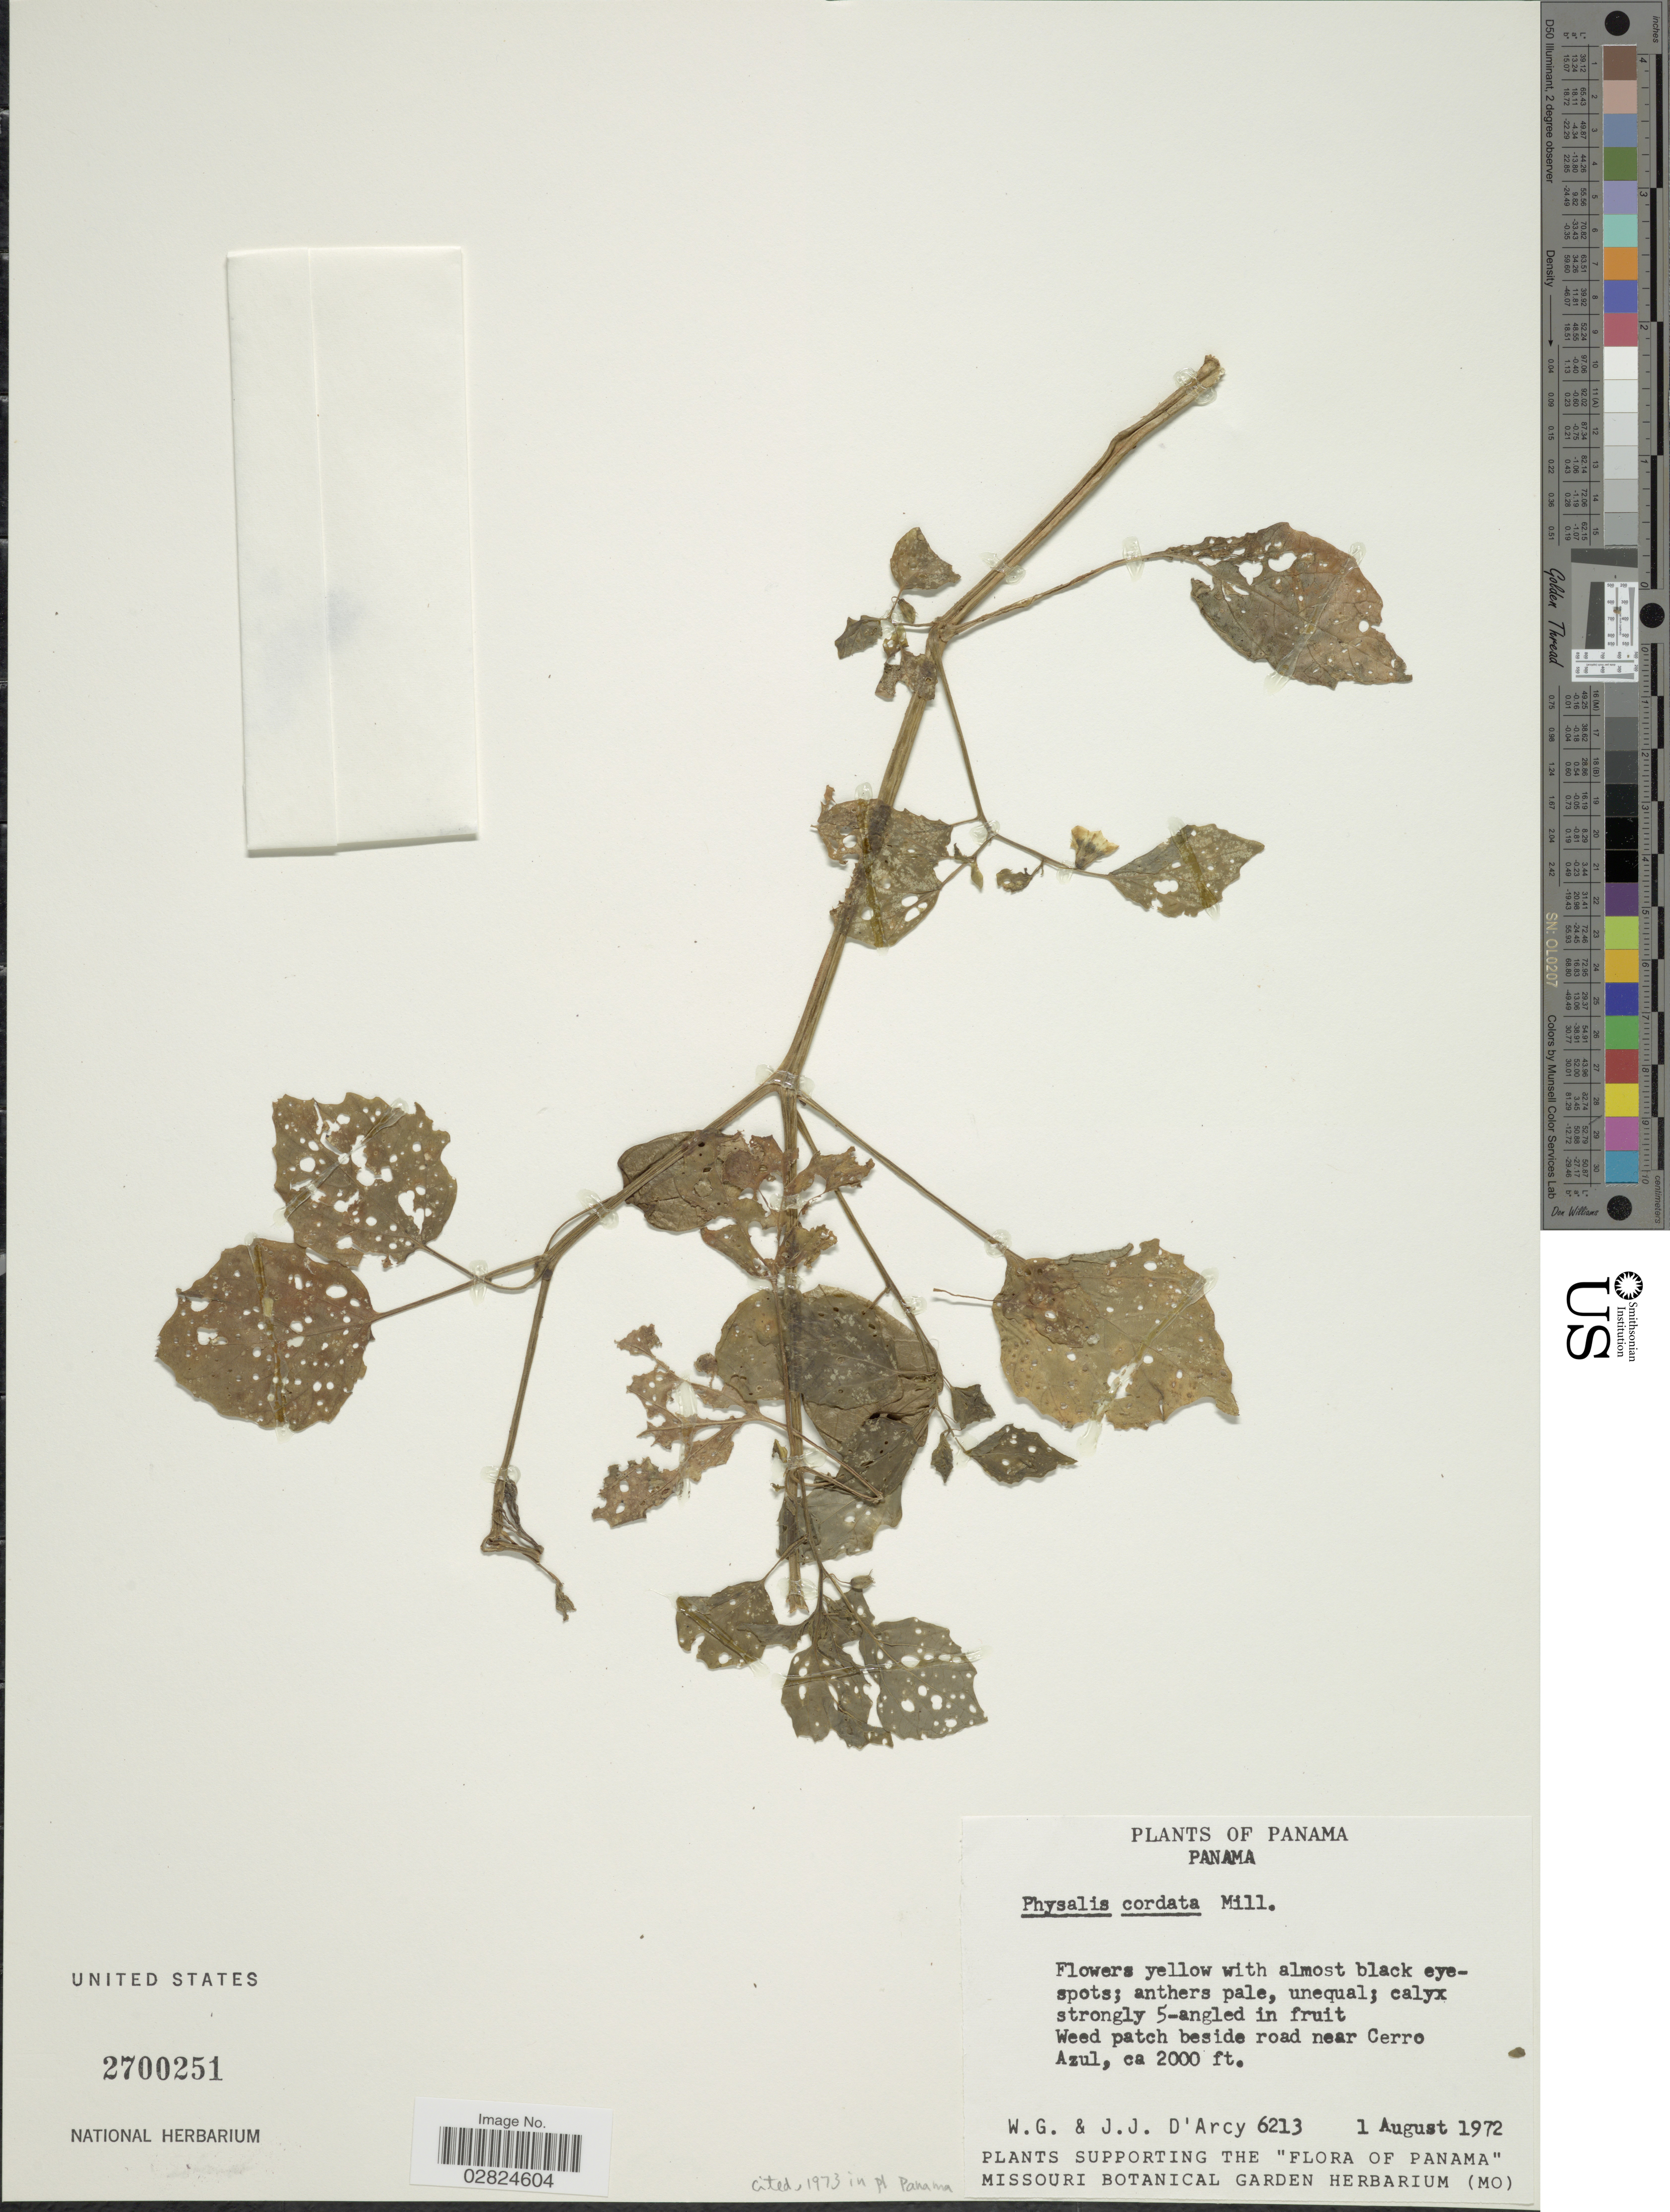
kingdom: Plantae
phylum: Tracheophyta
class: Magnoliopsida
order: Solanales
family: Solanaceae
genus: Physalis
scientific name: Physalis cordata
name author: Mill.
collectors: W. G. D'Arcy & J. J. D'Arcy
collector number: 6213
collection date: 1972-08-01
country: Panama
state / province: Panamá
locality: Beside road near Cerro Azul.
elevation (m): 610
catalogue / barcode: US 2700251